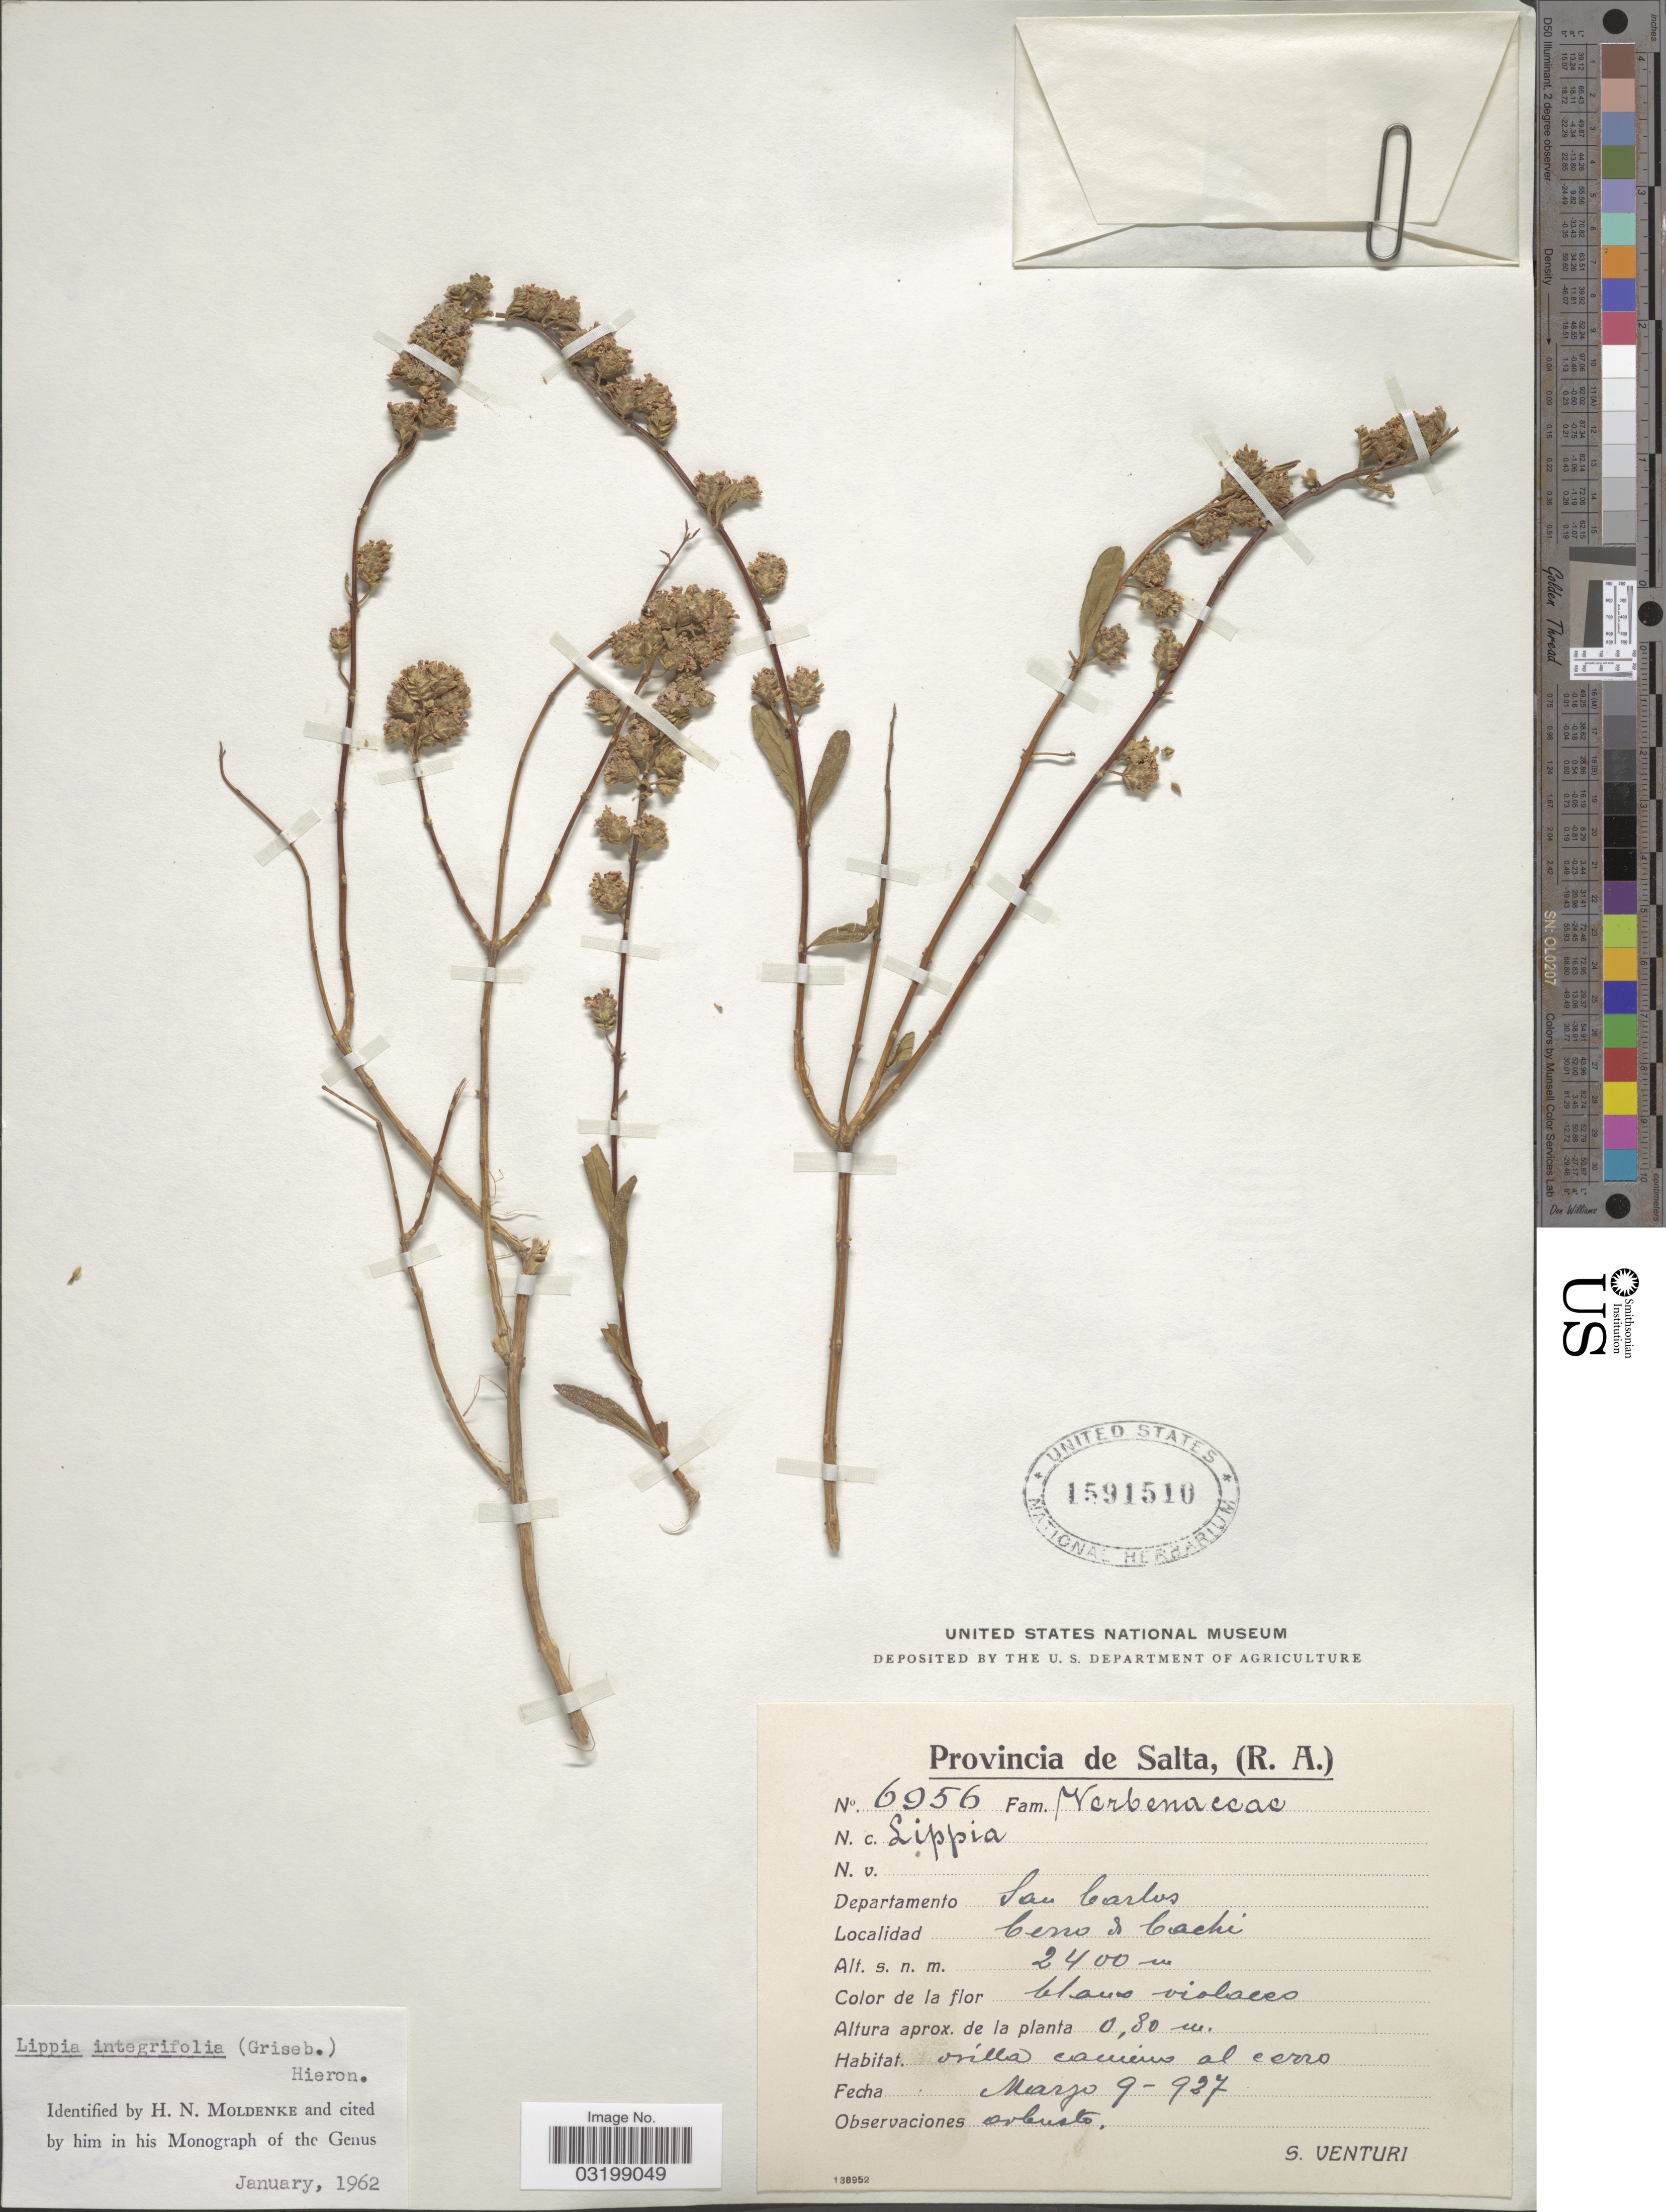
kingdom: Plantae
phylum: Tracheophyta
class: Magnoliopsida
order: Lamiales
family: Verbenaceae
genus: Lippia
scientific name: Lippia integrifolia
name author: (Griseb.) Hieron.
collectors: S. Venturi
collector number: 6956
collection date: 1927-03-09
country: Argentina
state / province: Salta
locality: Departamento San Carlos. Cerro de Cachi.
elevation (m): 2400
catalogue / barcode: US 1591510